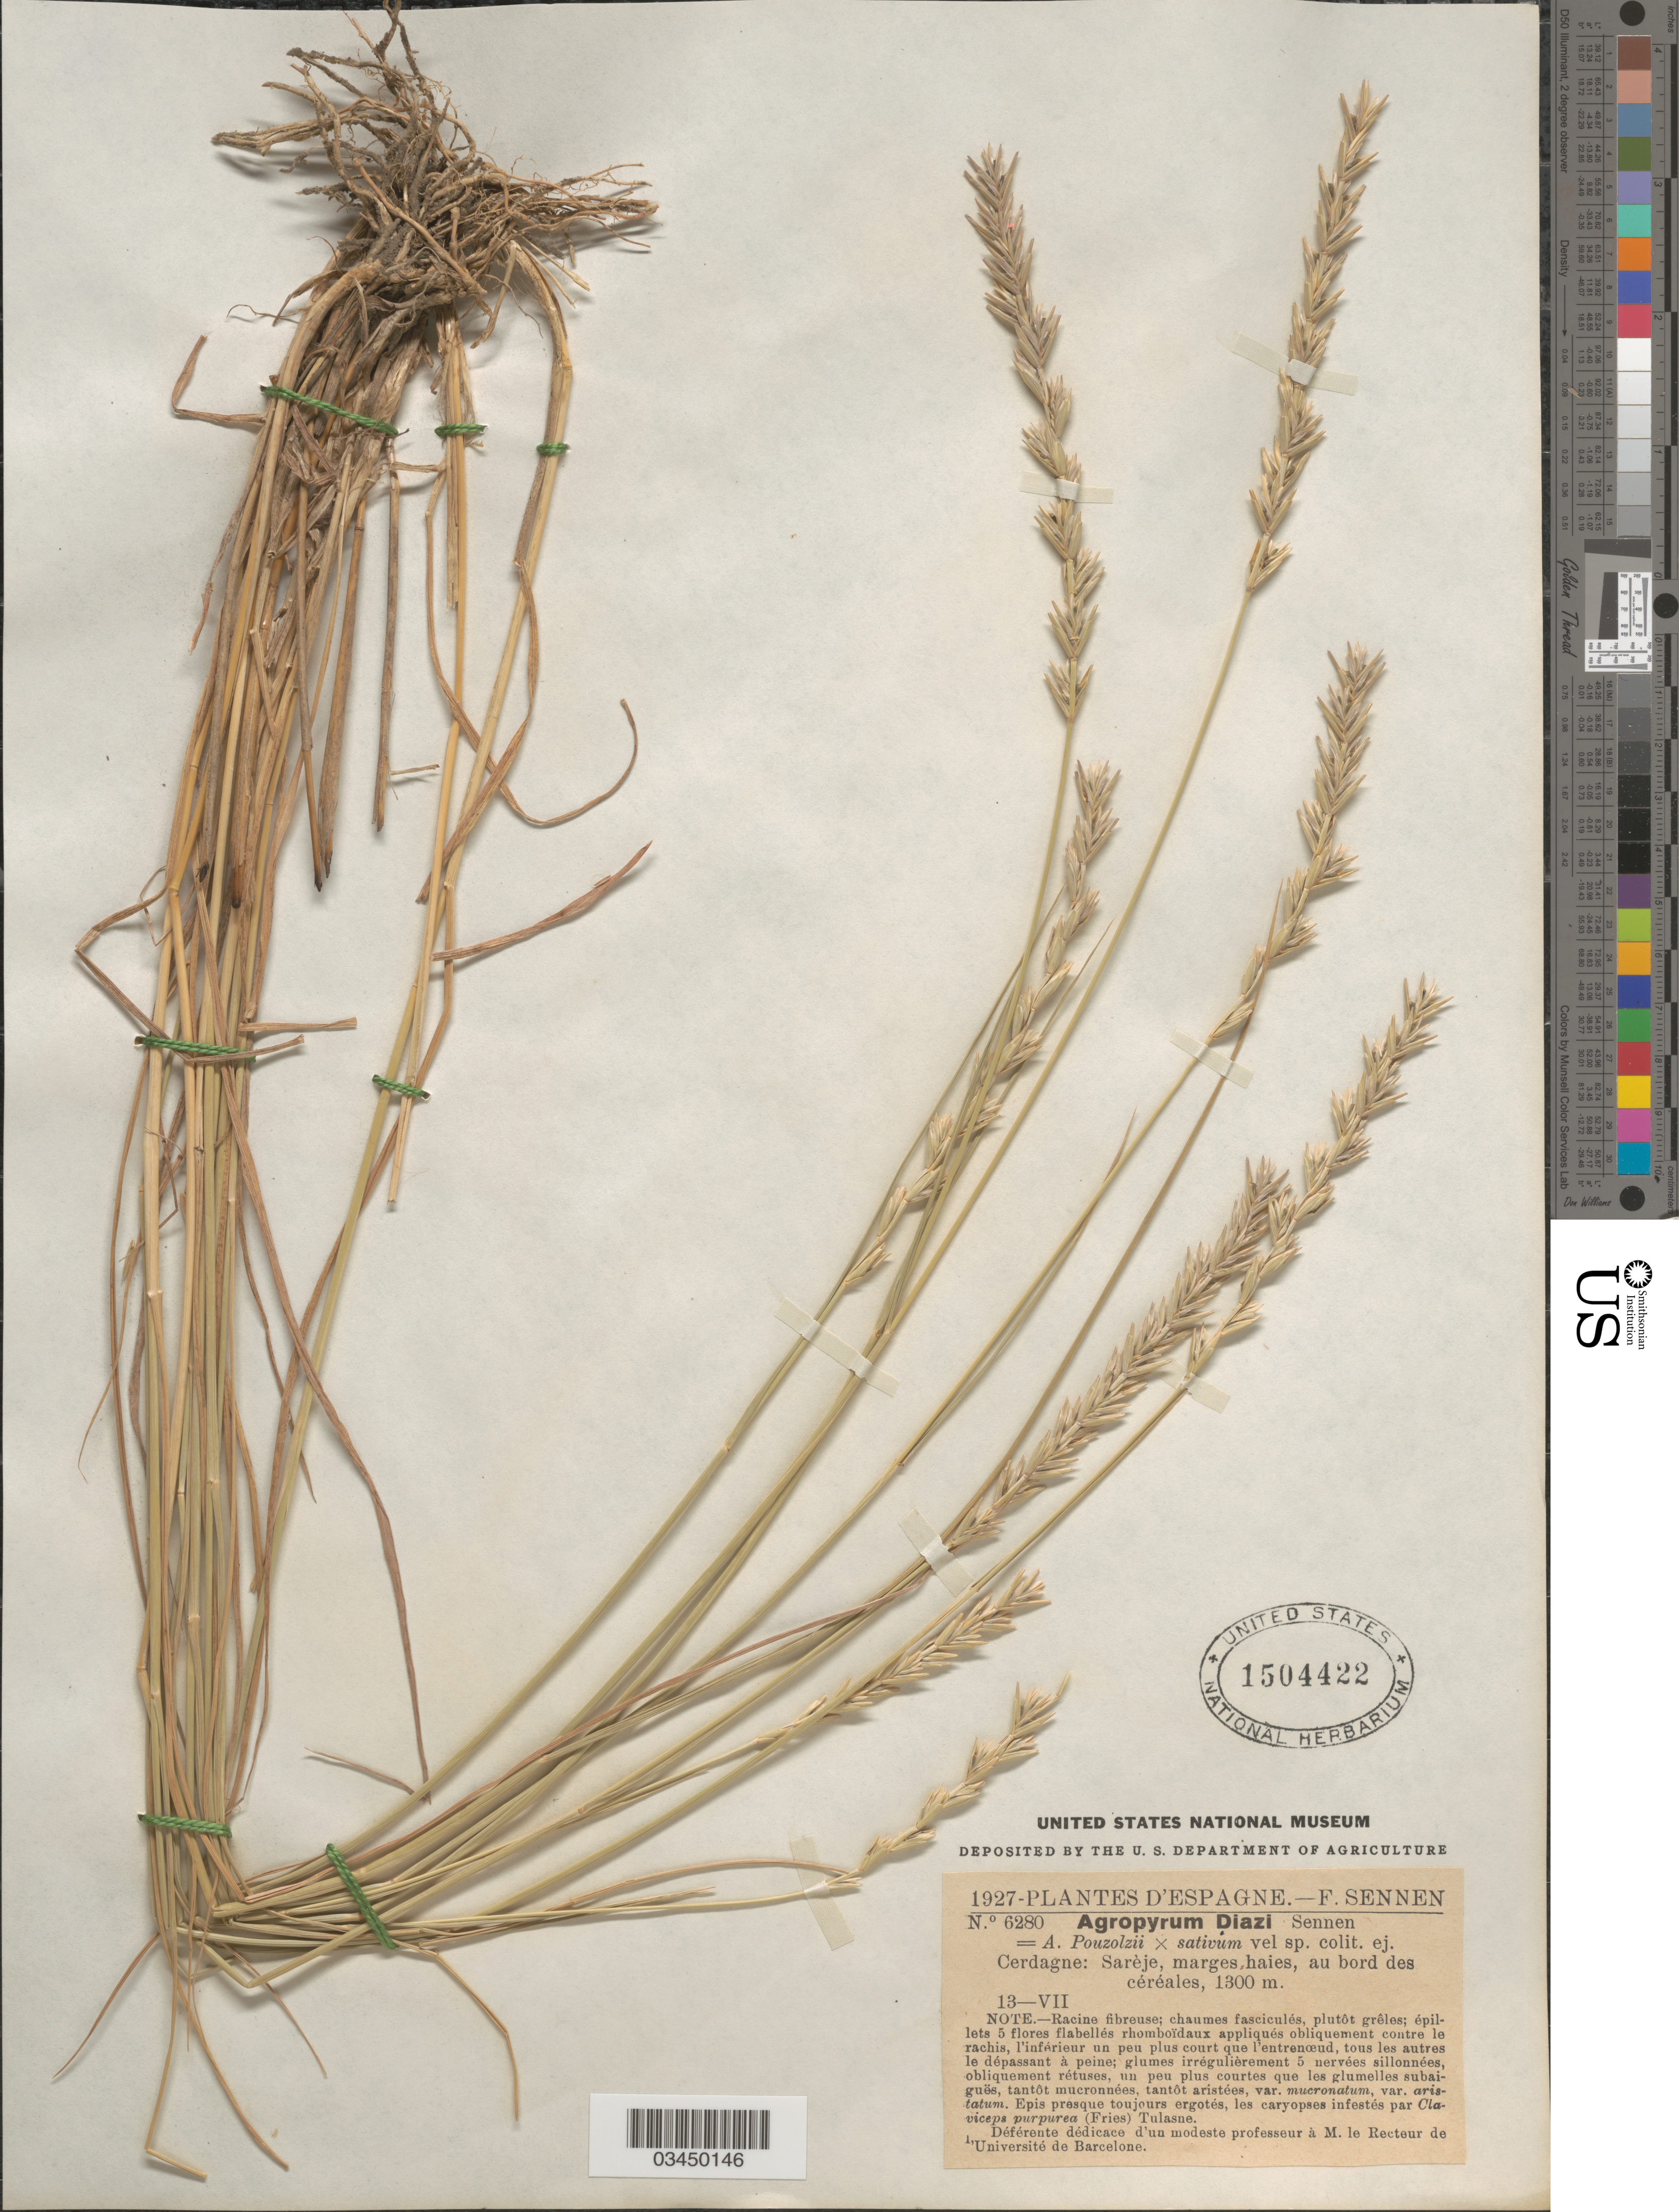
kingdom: Plantae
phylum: Tracheophyta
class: Liliopsida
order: Poales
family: Poaceae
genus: Elymus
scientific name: Elymus sp.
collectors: E. Sennen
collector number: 6280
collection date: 1927-07-13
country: Spain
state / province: Islas Baleares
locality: Espagne. Cerdagne: Sarèje, marges haies, au bord des céréales.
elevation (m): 1300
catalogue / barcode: US 1504422